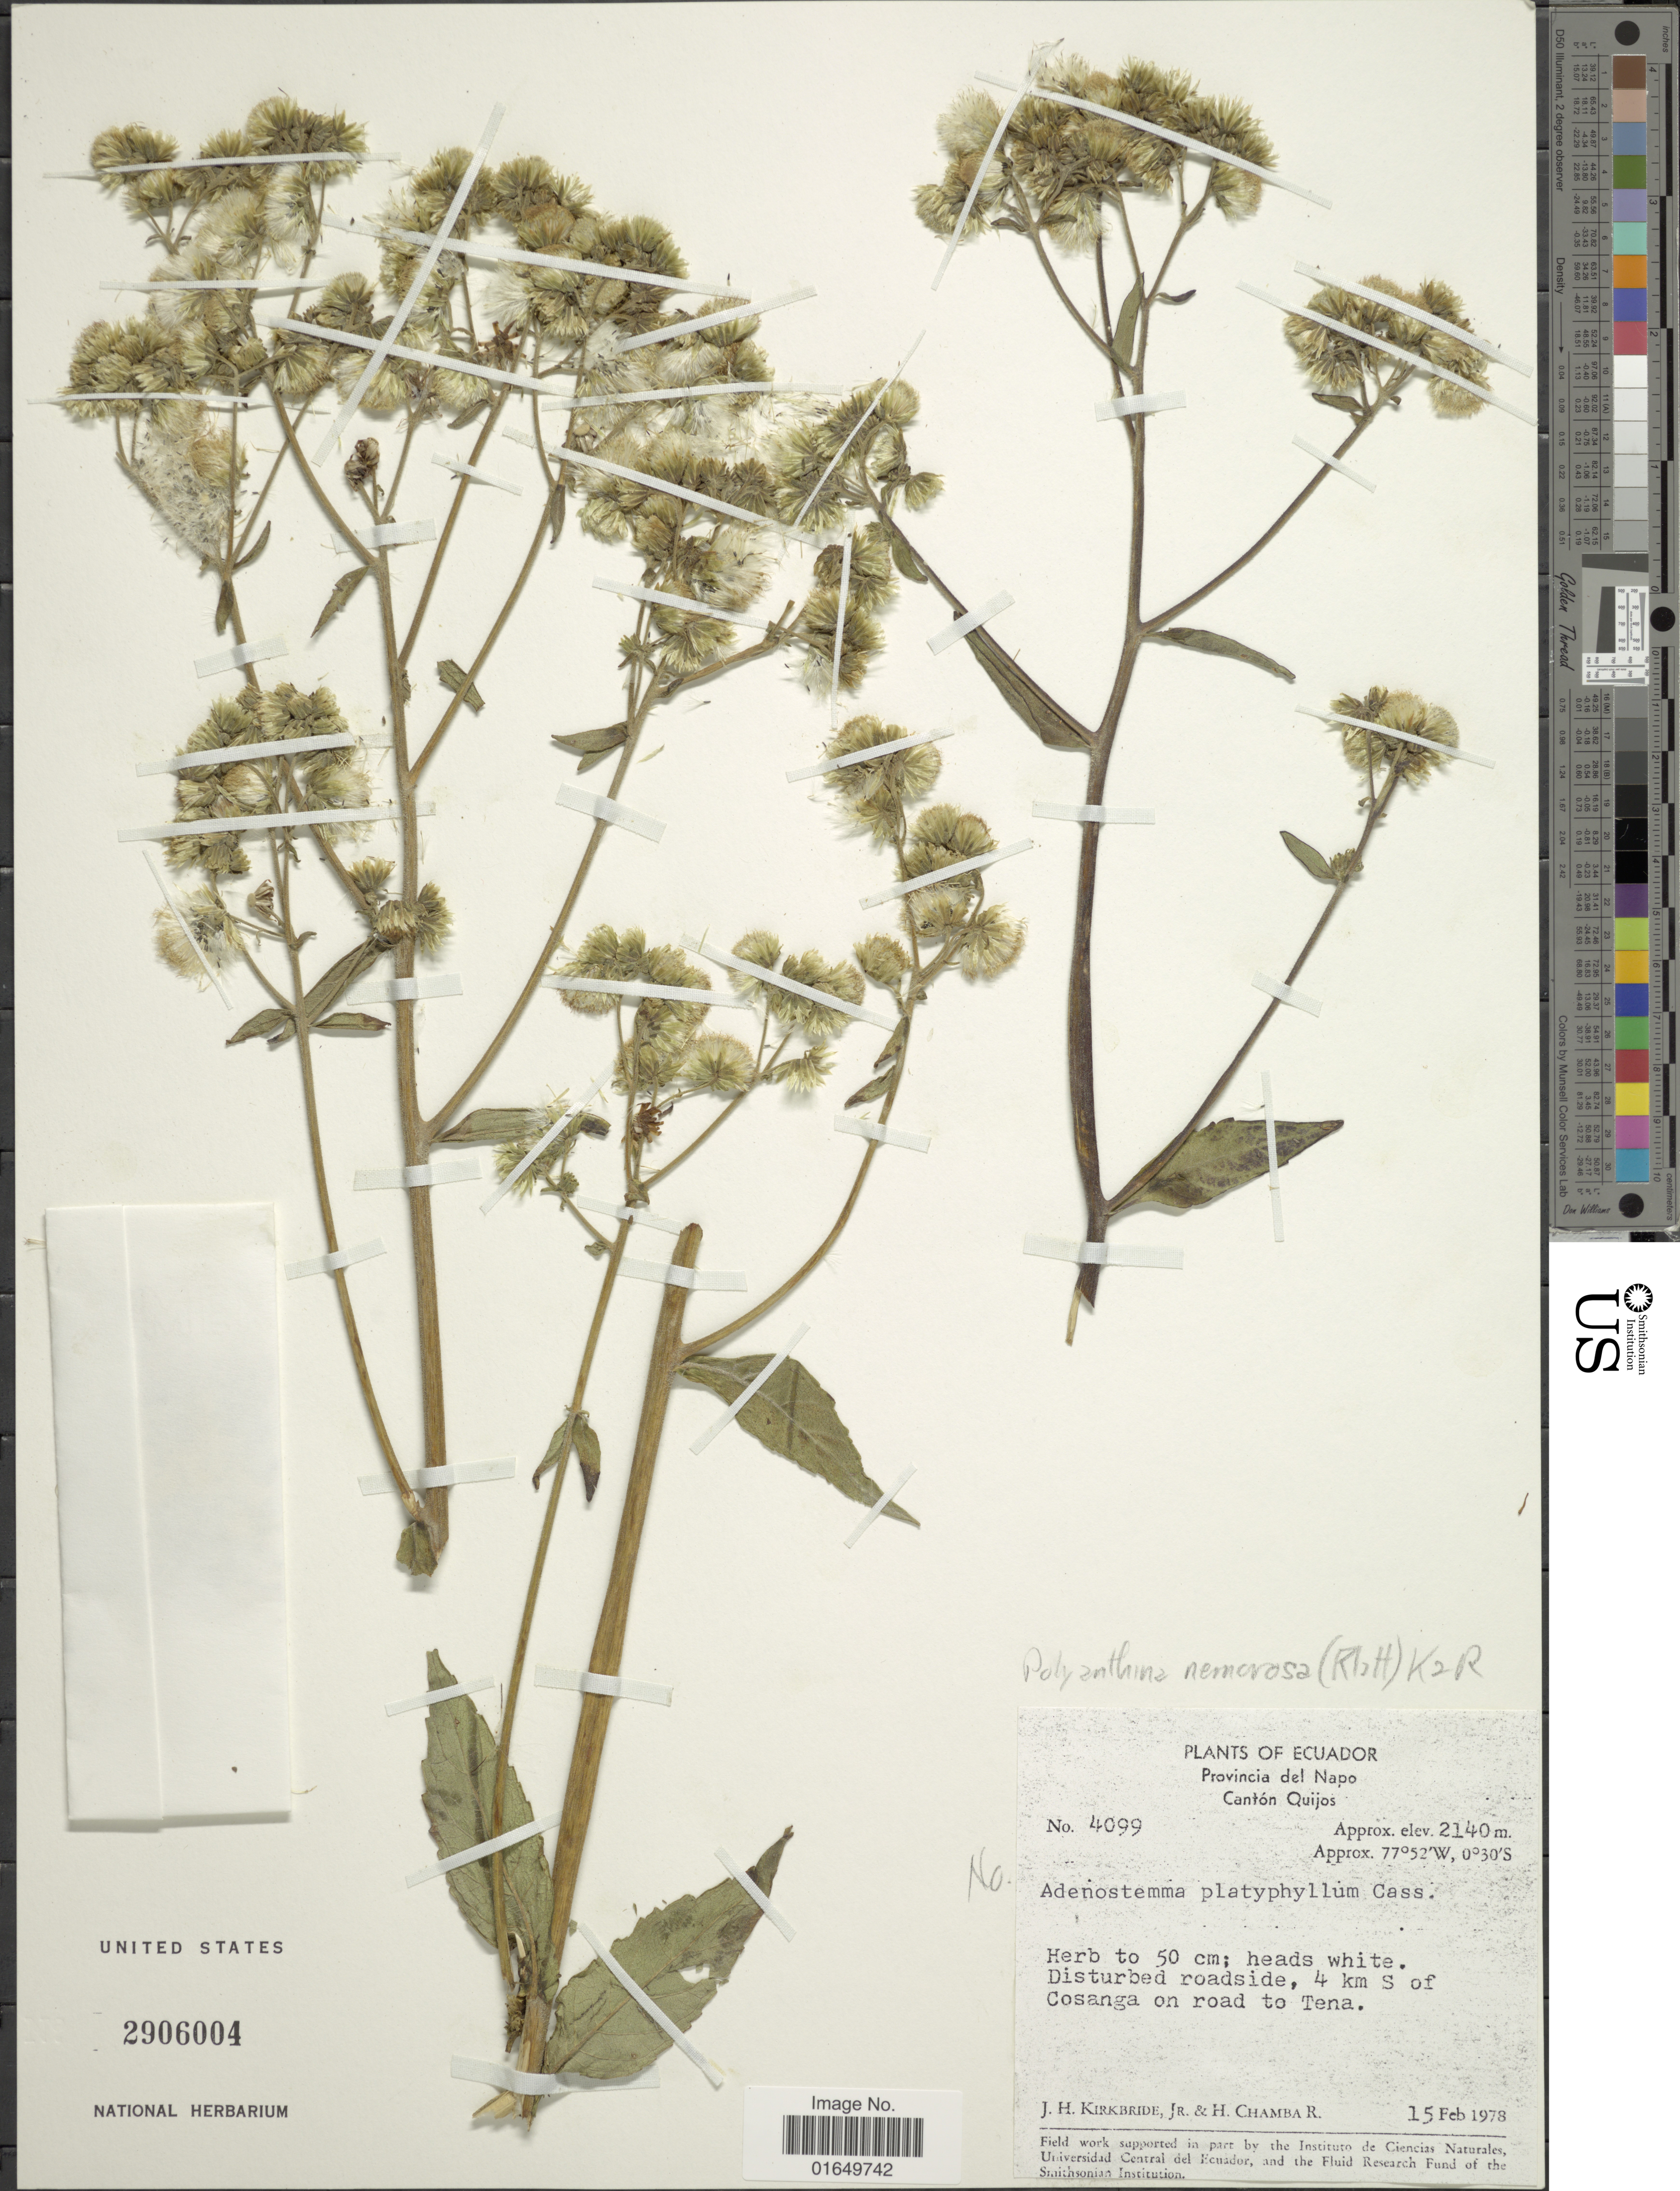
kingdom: Plantae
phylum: Tracheophyta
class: Magnoliopsida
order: Asterales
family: Asteraceae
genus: Polyanthina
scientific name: Polyanthina nemorosa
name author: (Klatt) R.M. King & H. Rob.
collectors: J. H. Kirkbride & H. Chamba-R.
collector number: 4099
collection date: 1978-02-15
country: Ecuador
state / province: Napo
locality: Cantón Quijos. 4 km S of Cosanga on road to Tena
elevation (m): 2140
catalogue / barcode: US 2906004